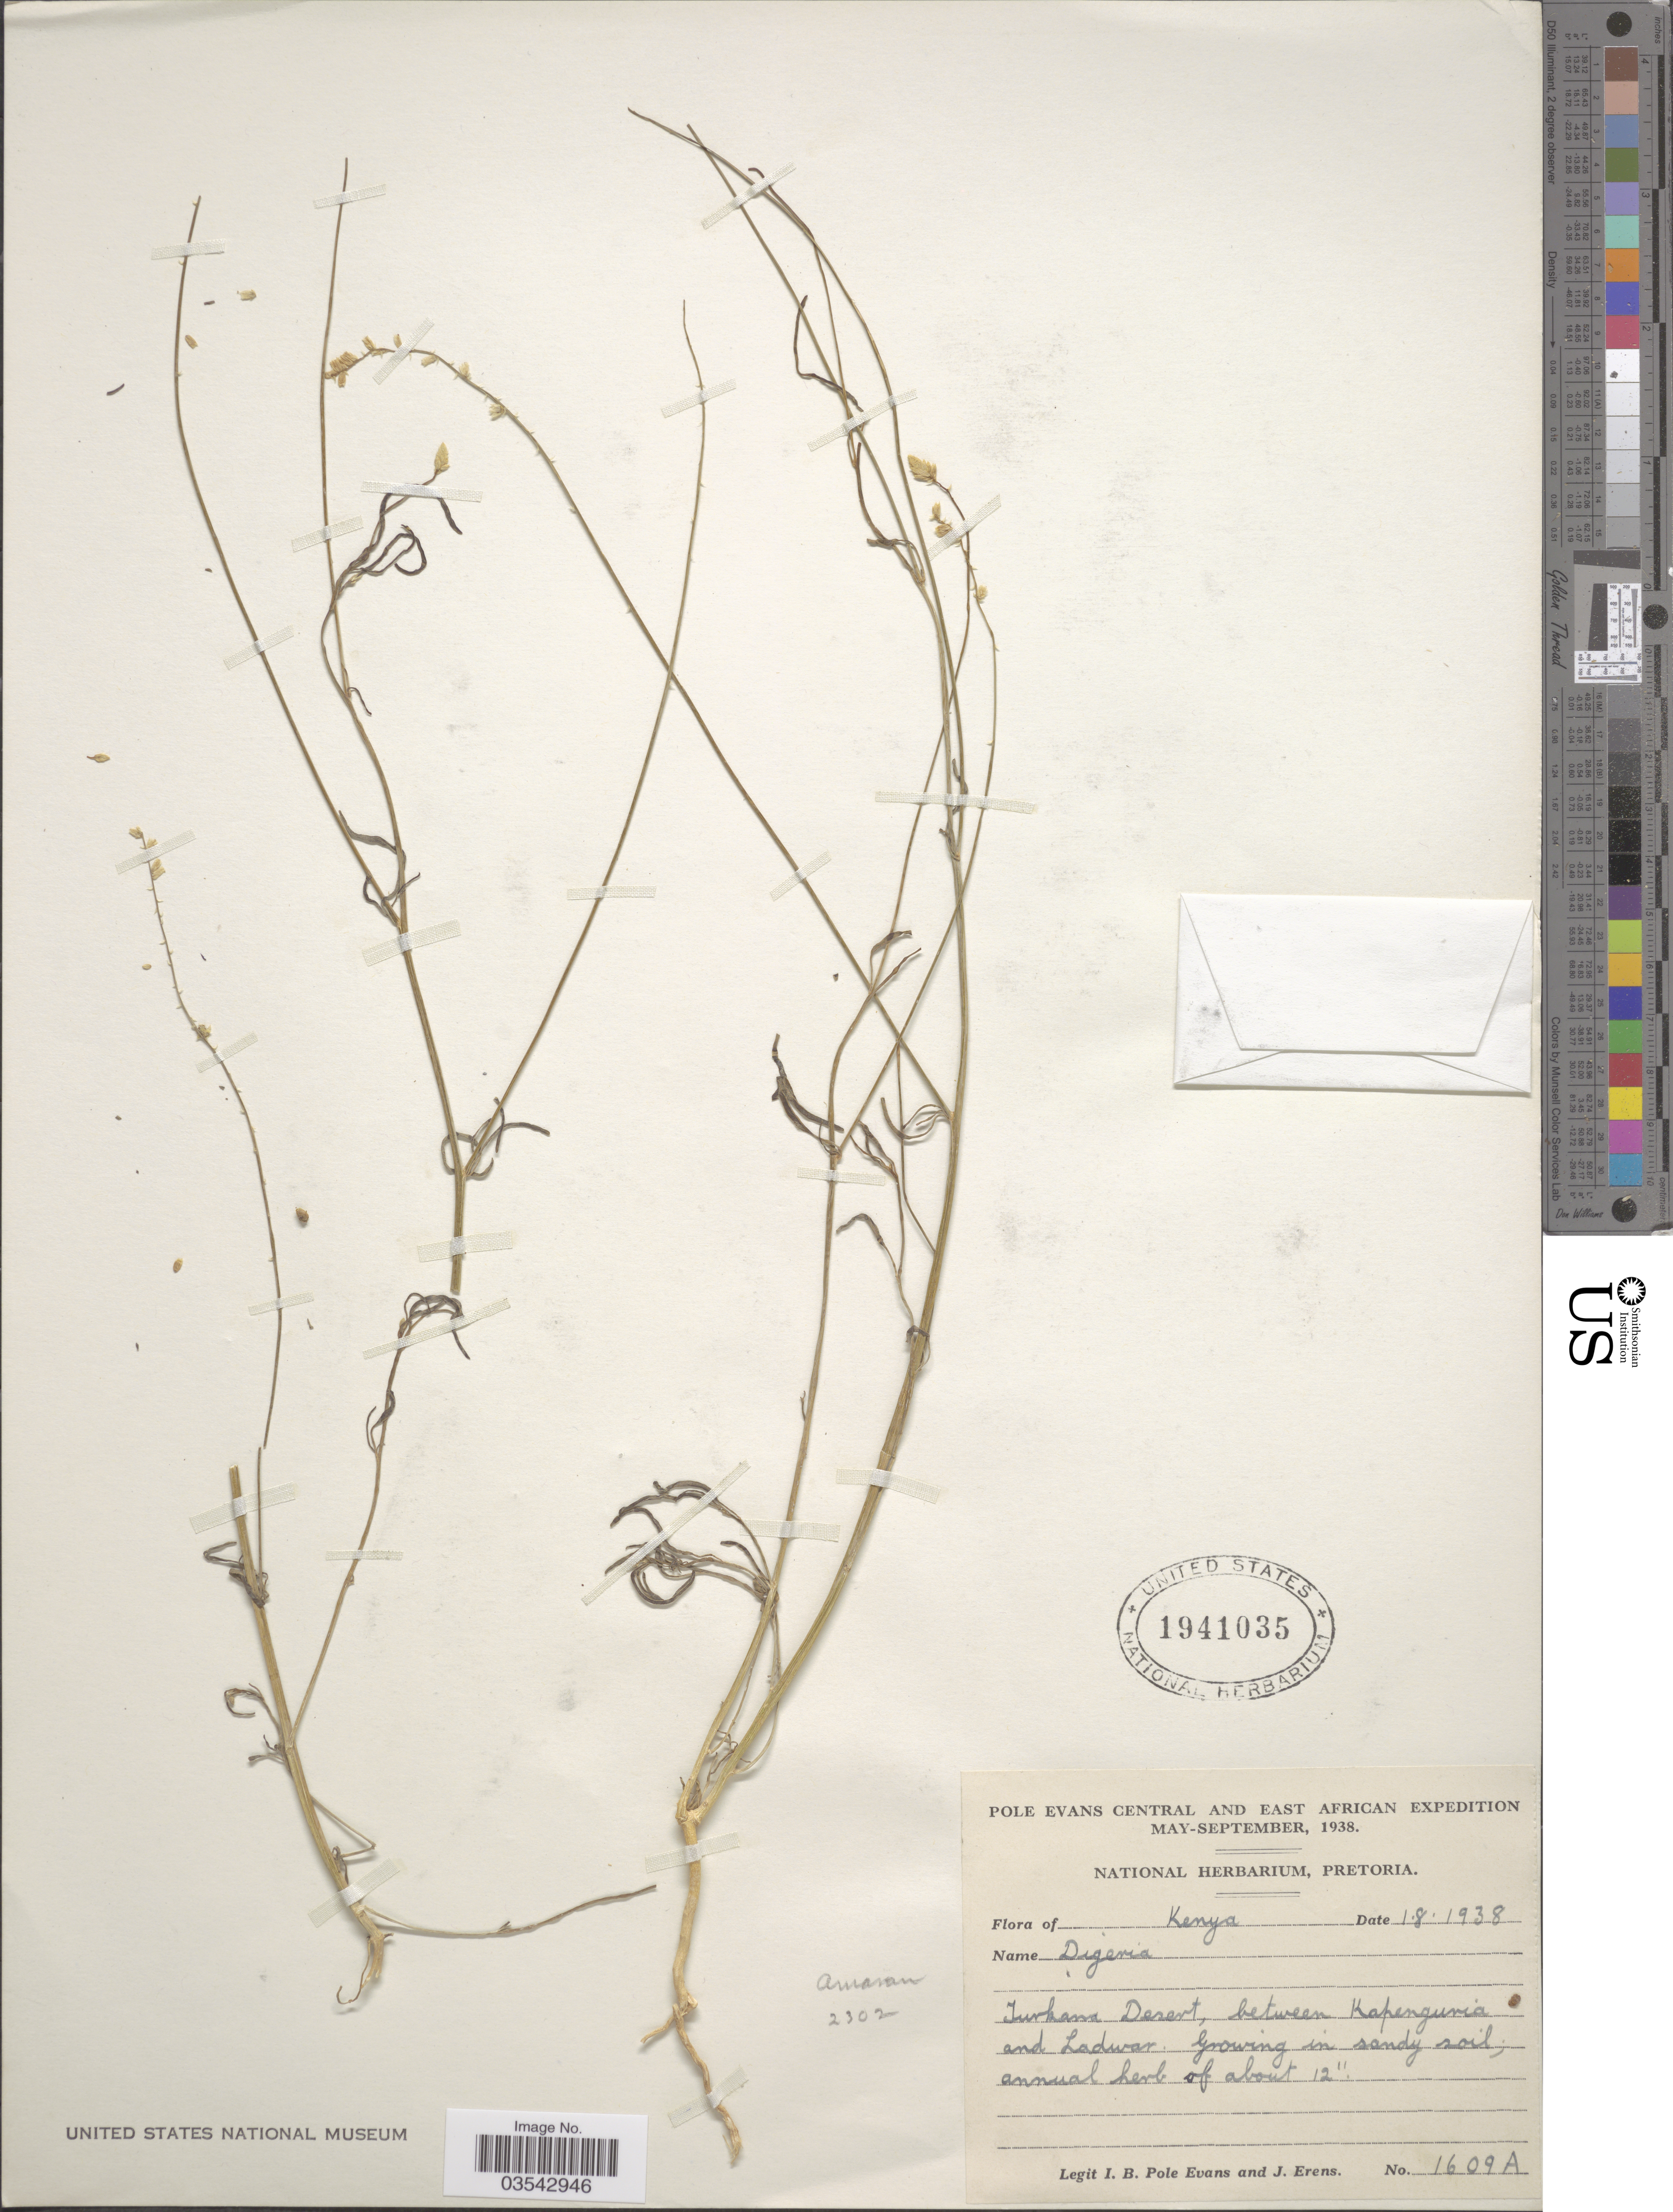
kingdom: Plantae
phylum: Tracheophyta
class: Magnoliopsida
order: Caryophyllales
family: Amaranthaceae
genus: Digera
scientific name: Digera sp.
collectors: I. B. Pole-Evans & J. Erens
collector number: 1609A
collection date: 1938-08-01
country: Kenya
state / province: Turkana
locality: Turkana Desert, between Kapenguria and Ladwar.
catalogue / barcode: US 1941035